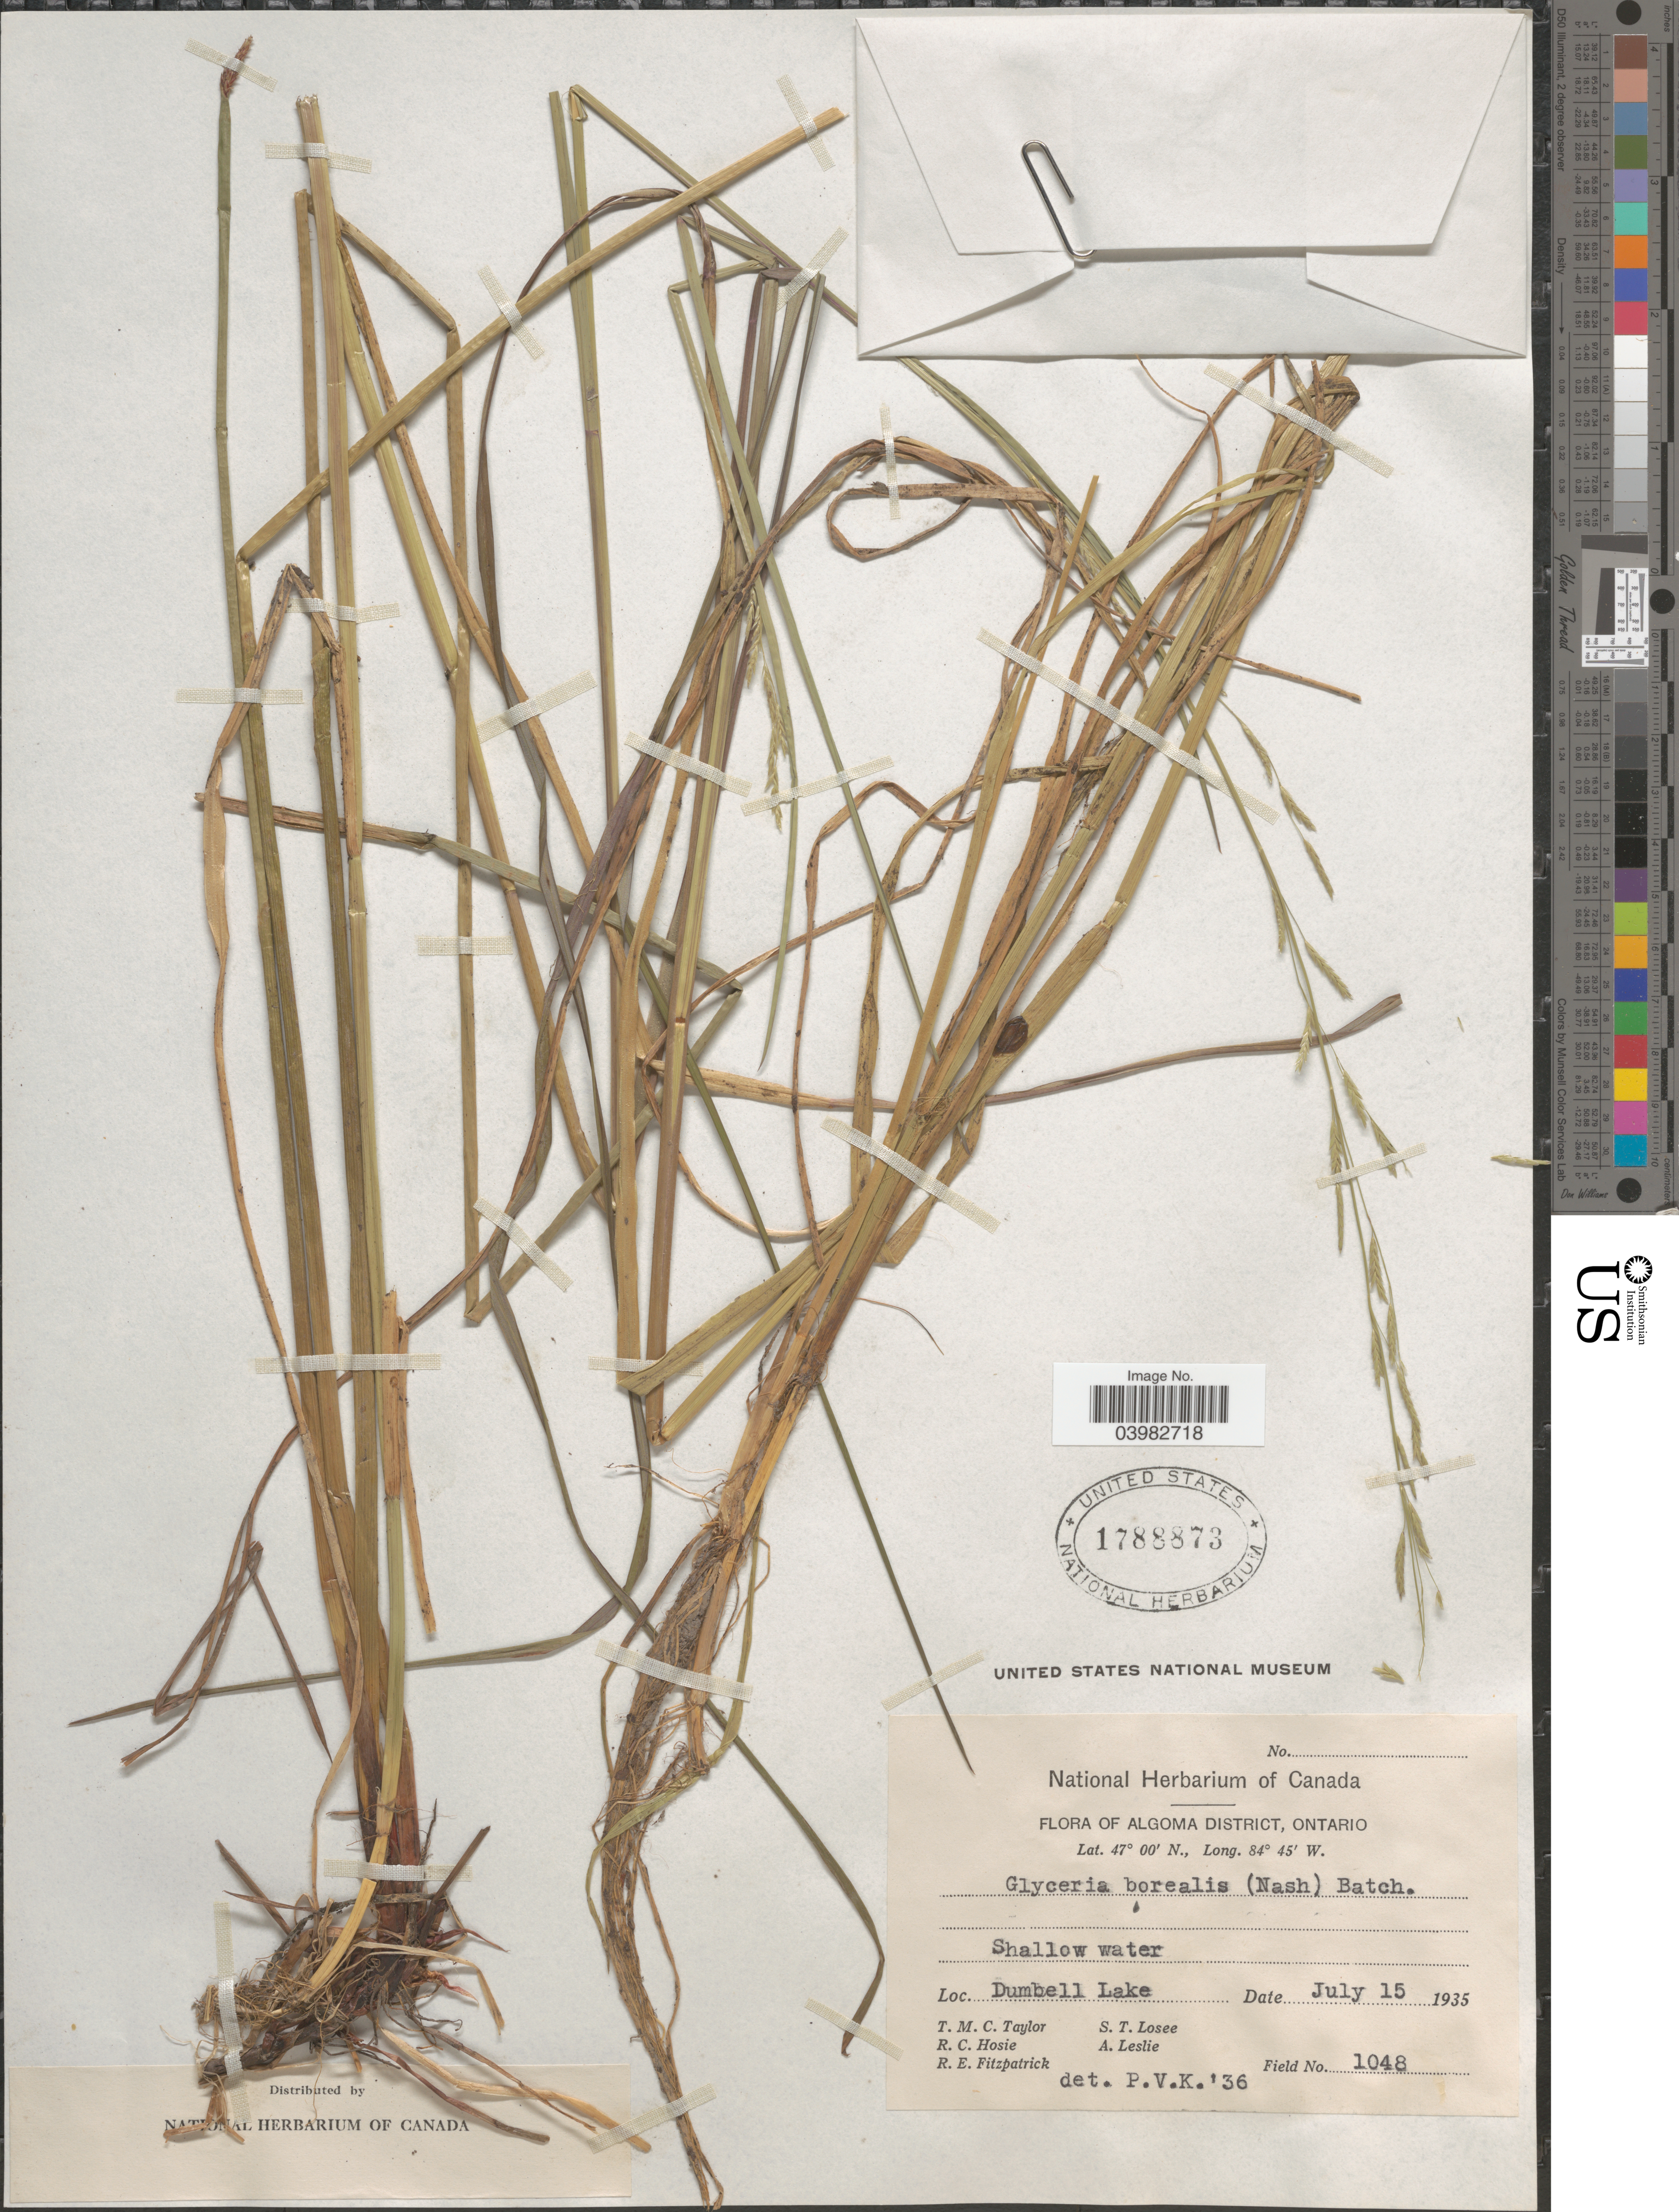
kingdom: Plantae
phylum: Tracheophyta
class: Liliopsida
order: Poales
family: Poaceae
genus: Glyceria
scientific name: Glyceria borealis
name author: (Nash) Batchelder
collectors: T. M. C. Taylor, R. Hosie, R. Fitzpatrick, S. Losee & A. Leslie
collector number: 1048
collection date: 1935-07-15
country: Canada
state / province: Ontario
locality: Algoma District. Dumbell Lake.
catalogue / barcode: US 1788873